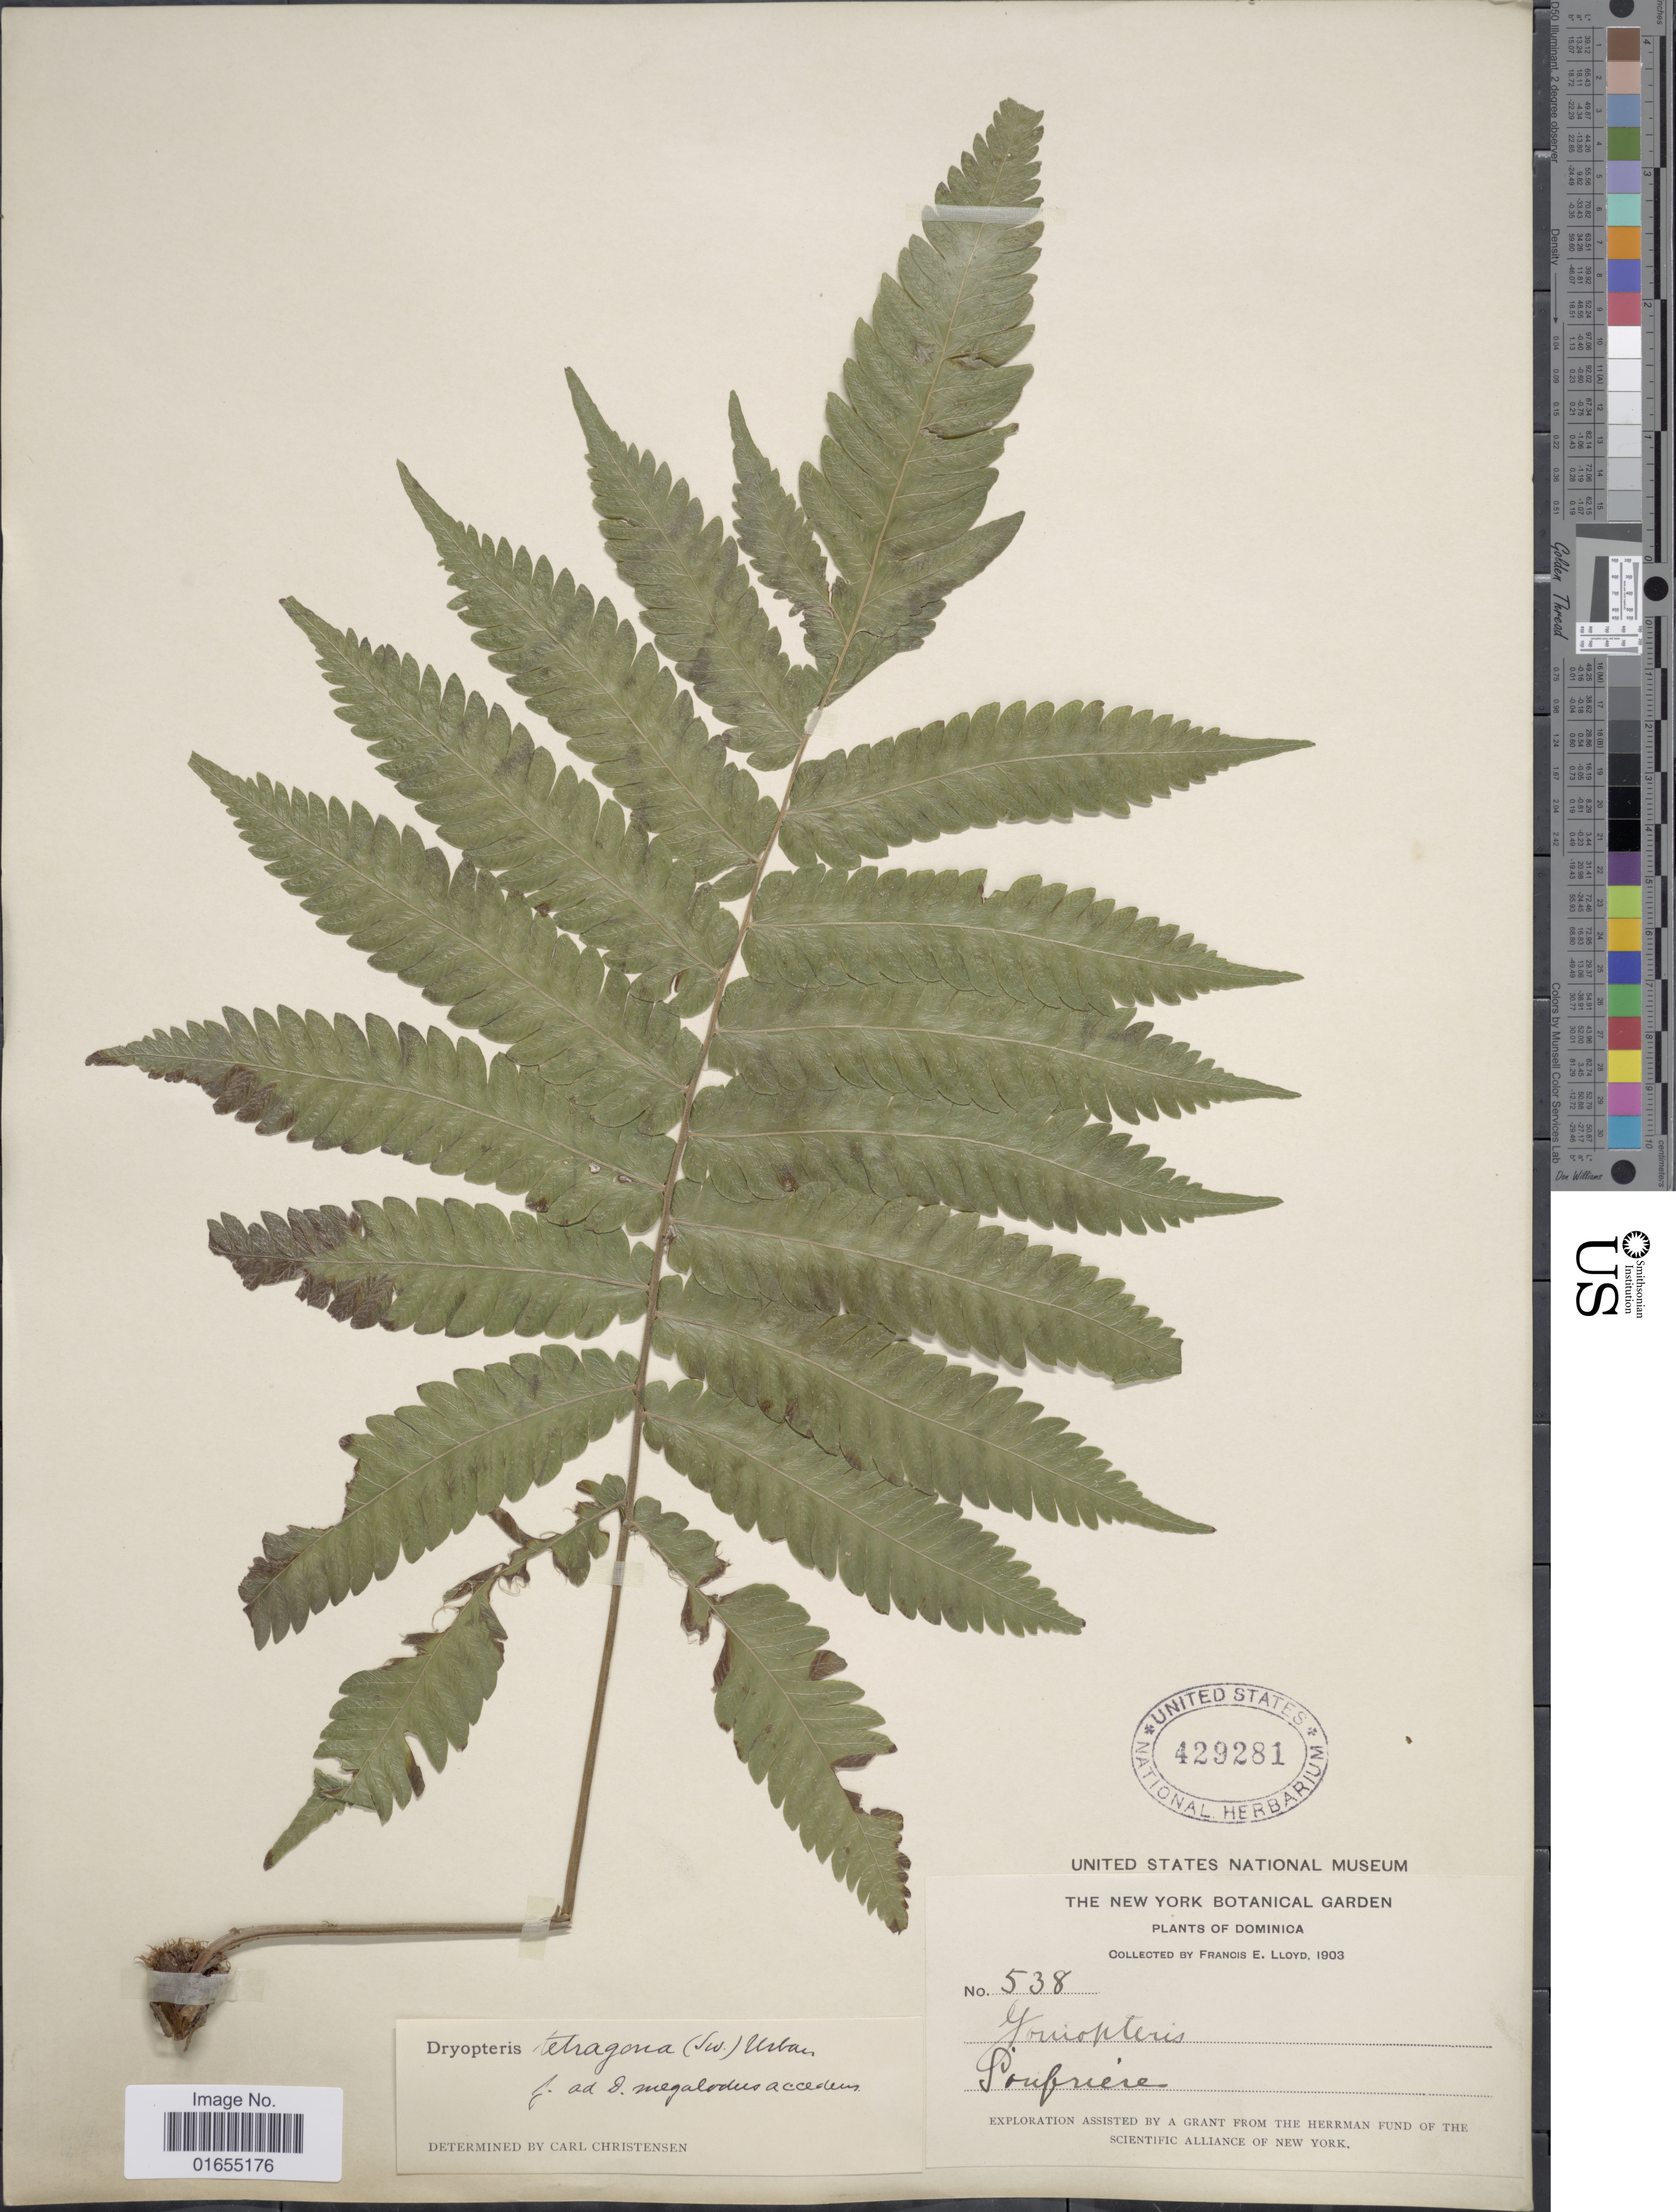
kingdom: Plantae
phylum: Tracheophyta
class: Polypodiopsida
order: Polypodiales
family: Thelypteridaceae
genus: Goniopteris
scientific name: Goniopteris subtetragona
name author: (Link) Vareschi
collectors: Lloyd, C. E.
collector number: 538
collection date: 1903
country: Dominica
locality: Soufriere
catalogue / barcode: US 429281